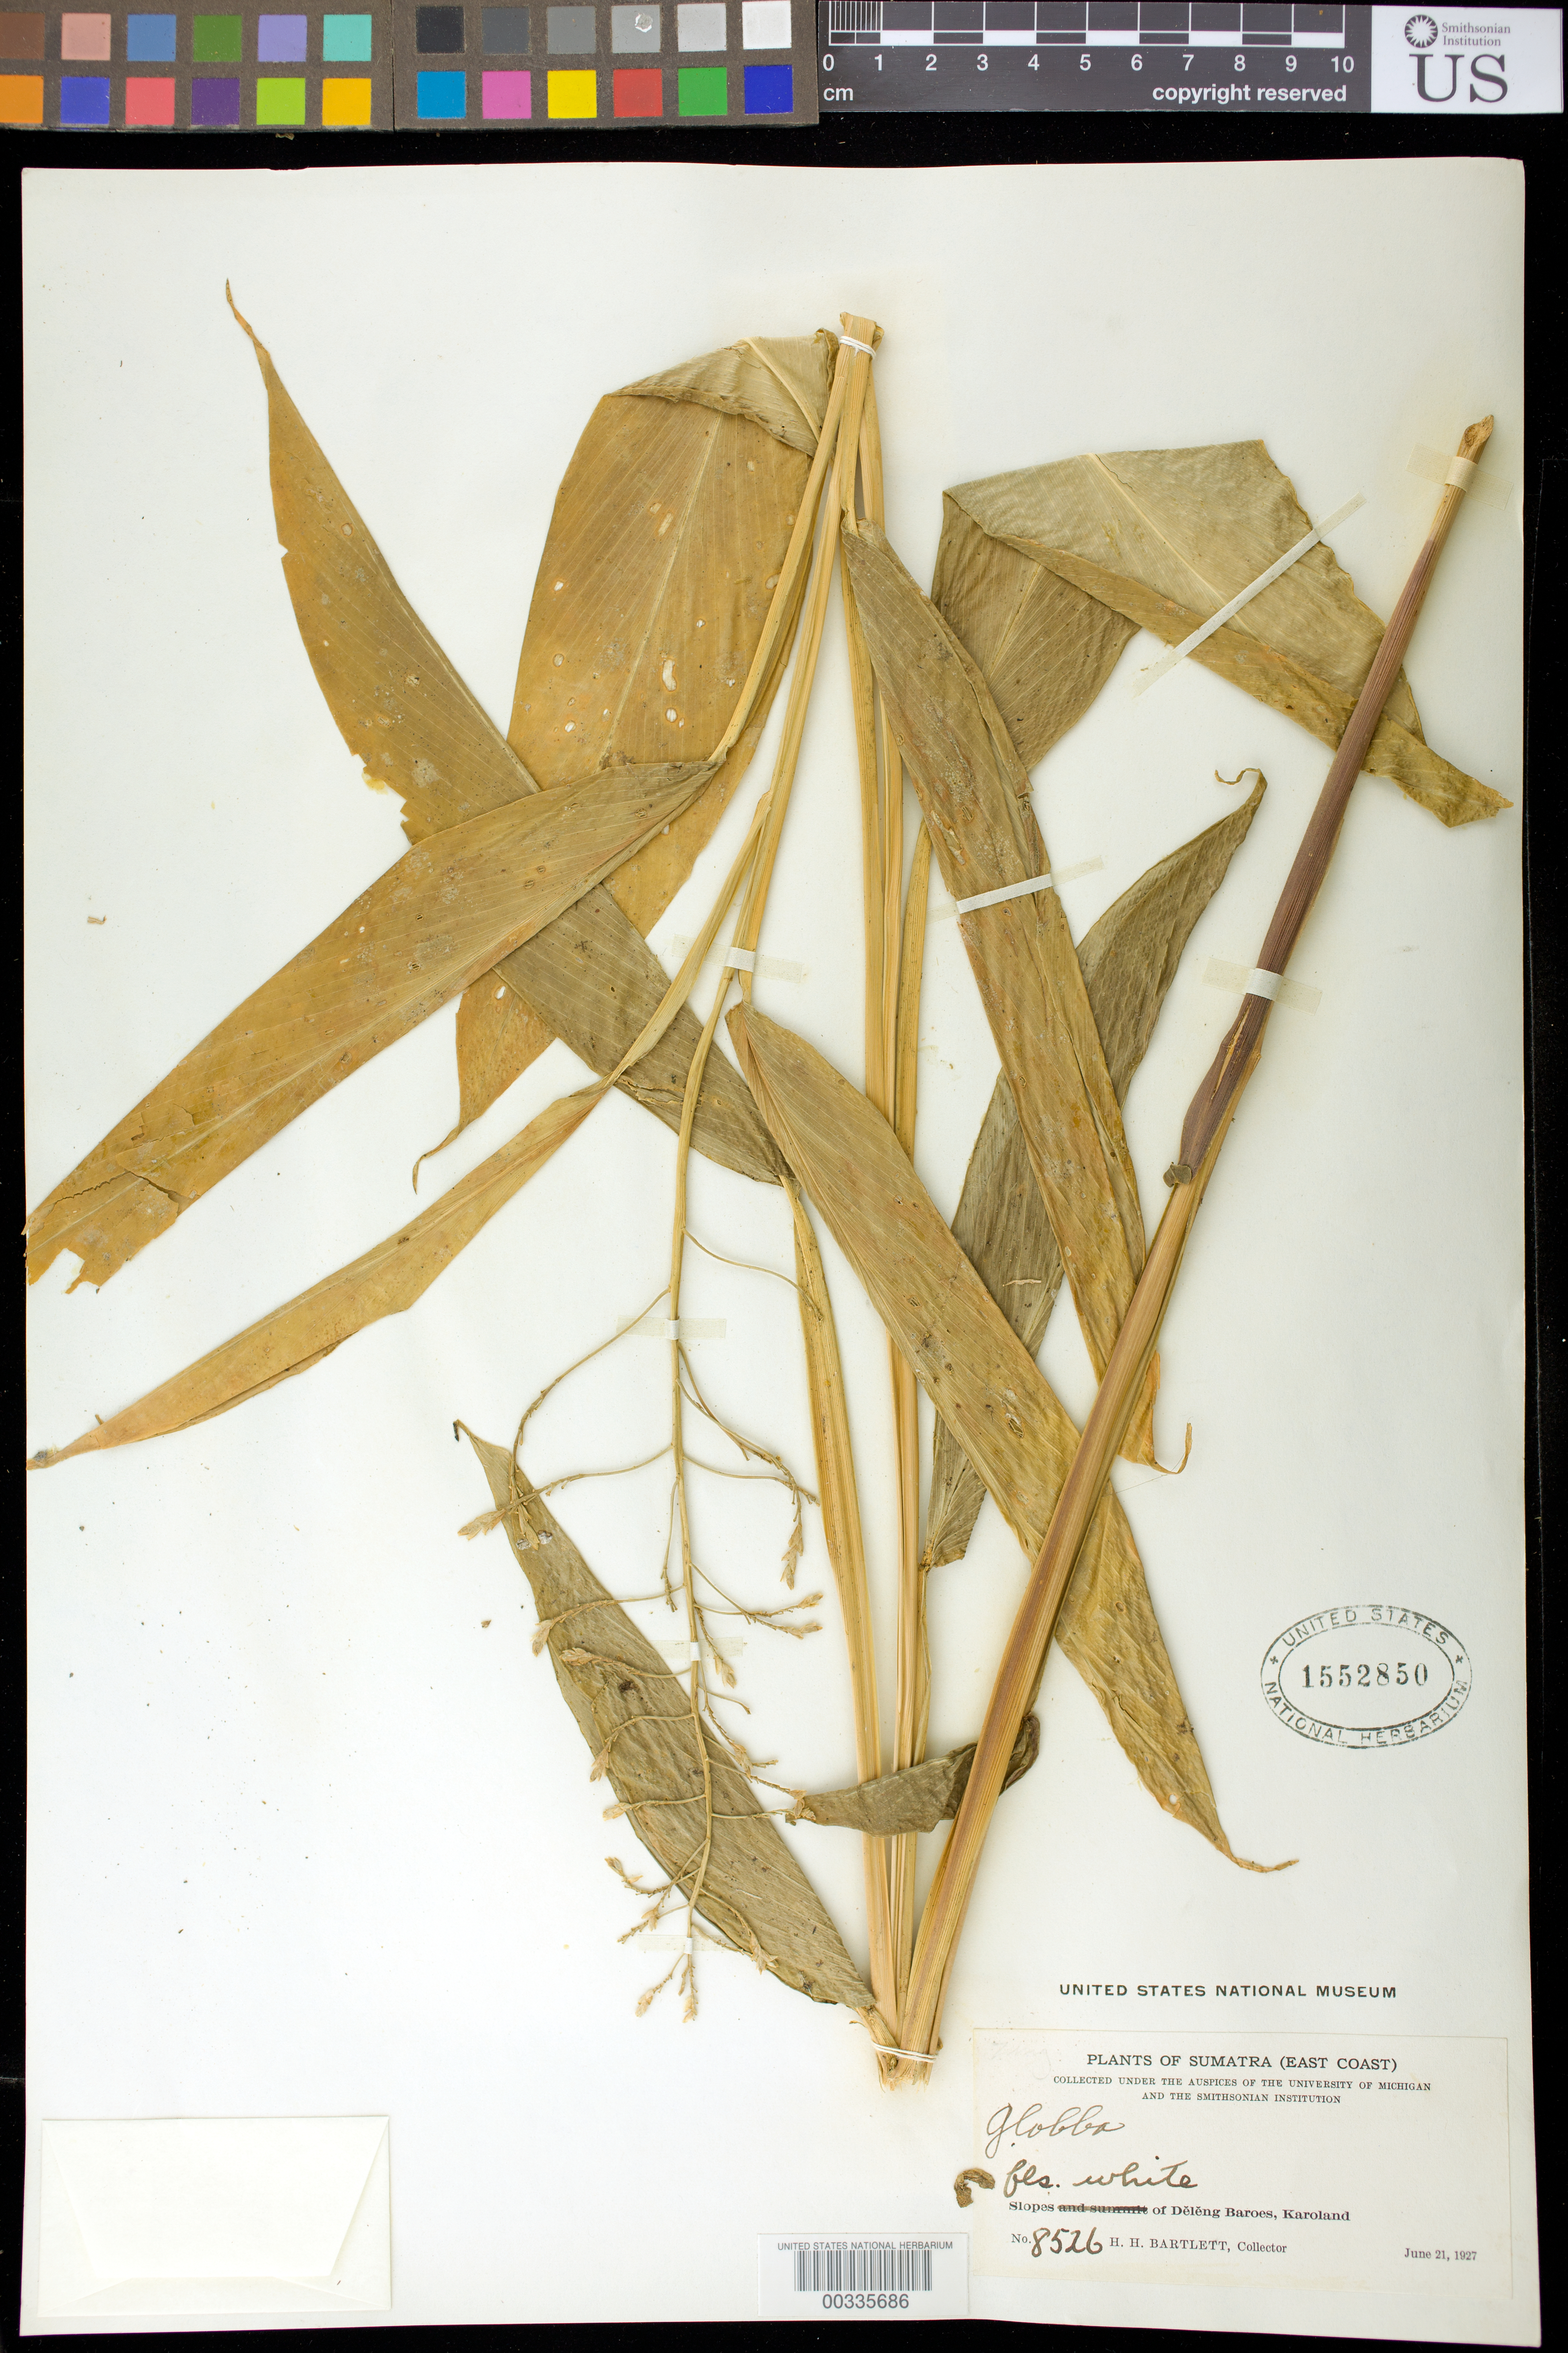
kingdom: Plantae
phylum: Tracheophyta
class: Liliopsida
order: Zingiberales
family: Zingiberaceae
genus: Globba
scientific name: Globba sp.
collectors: H. H. Bartlett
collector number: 8526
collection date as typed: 21 Jun 1927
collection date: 1927-06-21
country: Indonesia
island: Sumatra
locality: Slopes of deleng baroes, karoland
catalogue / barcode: US 1552850